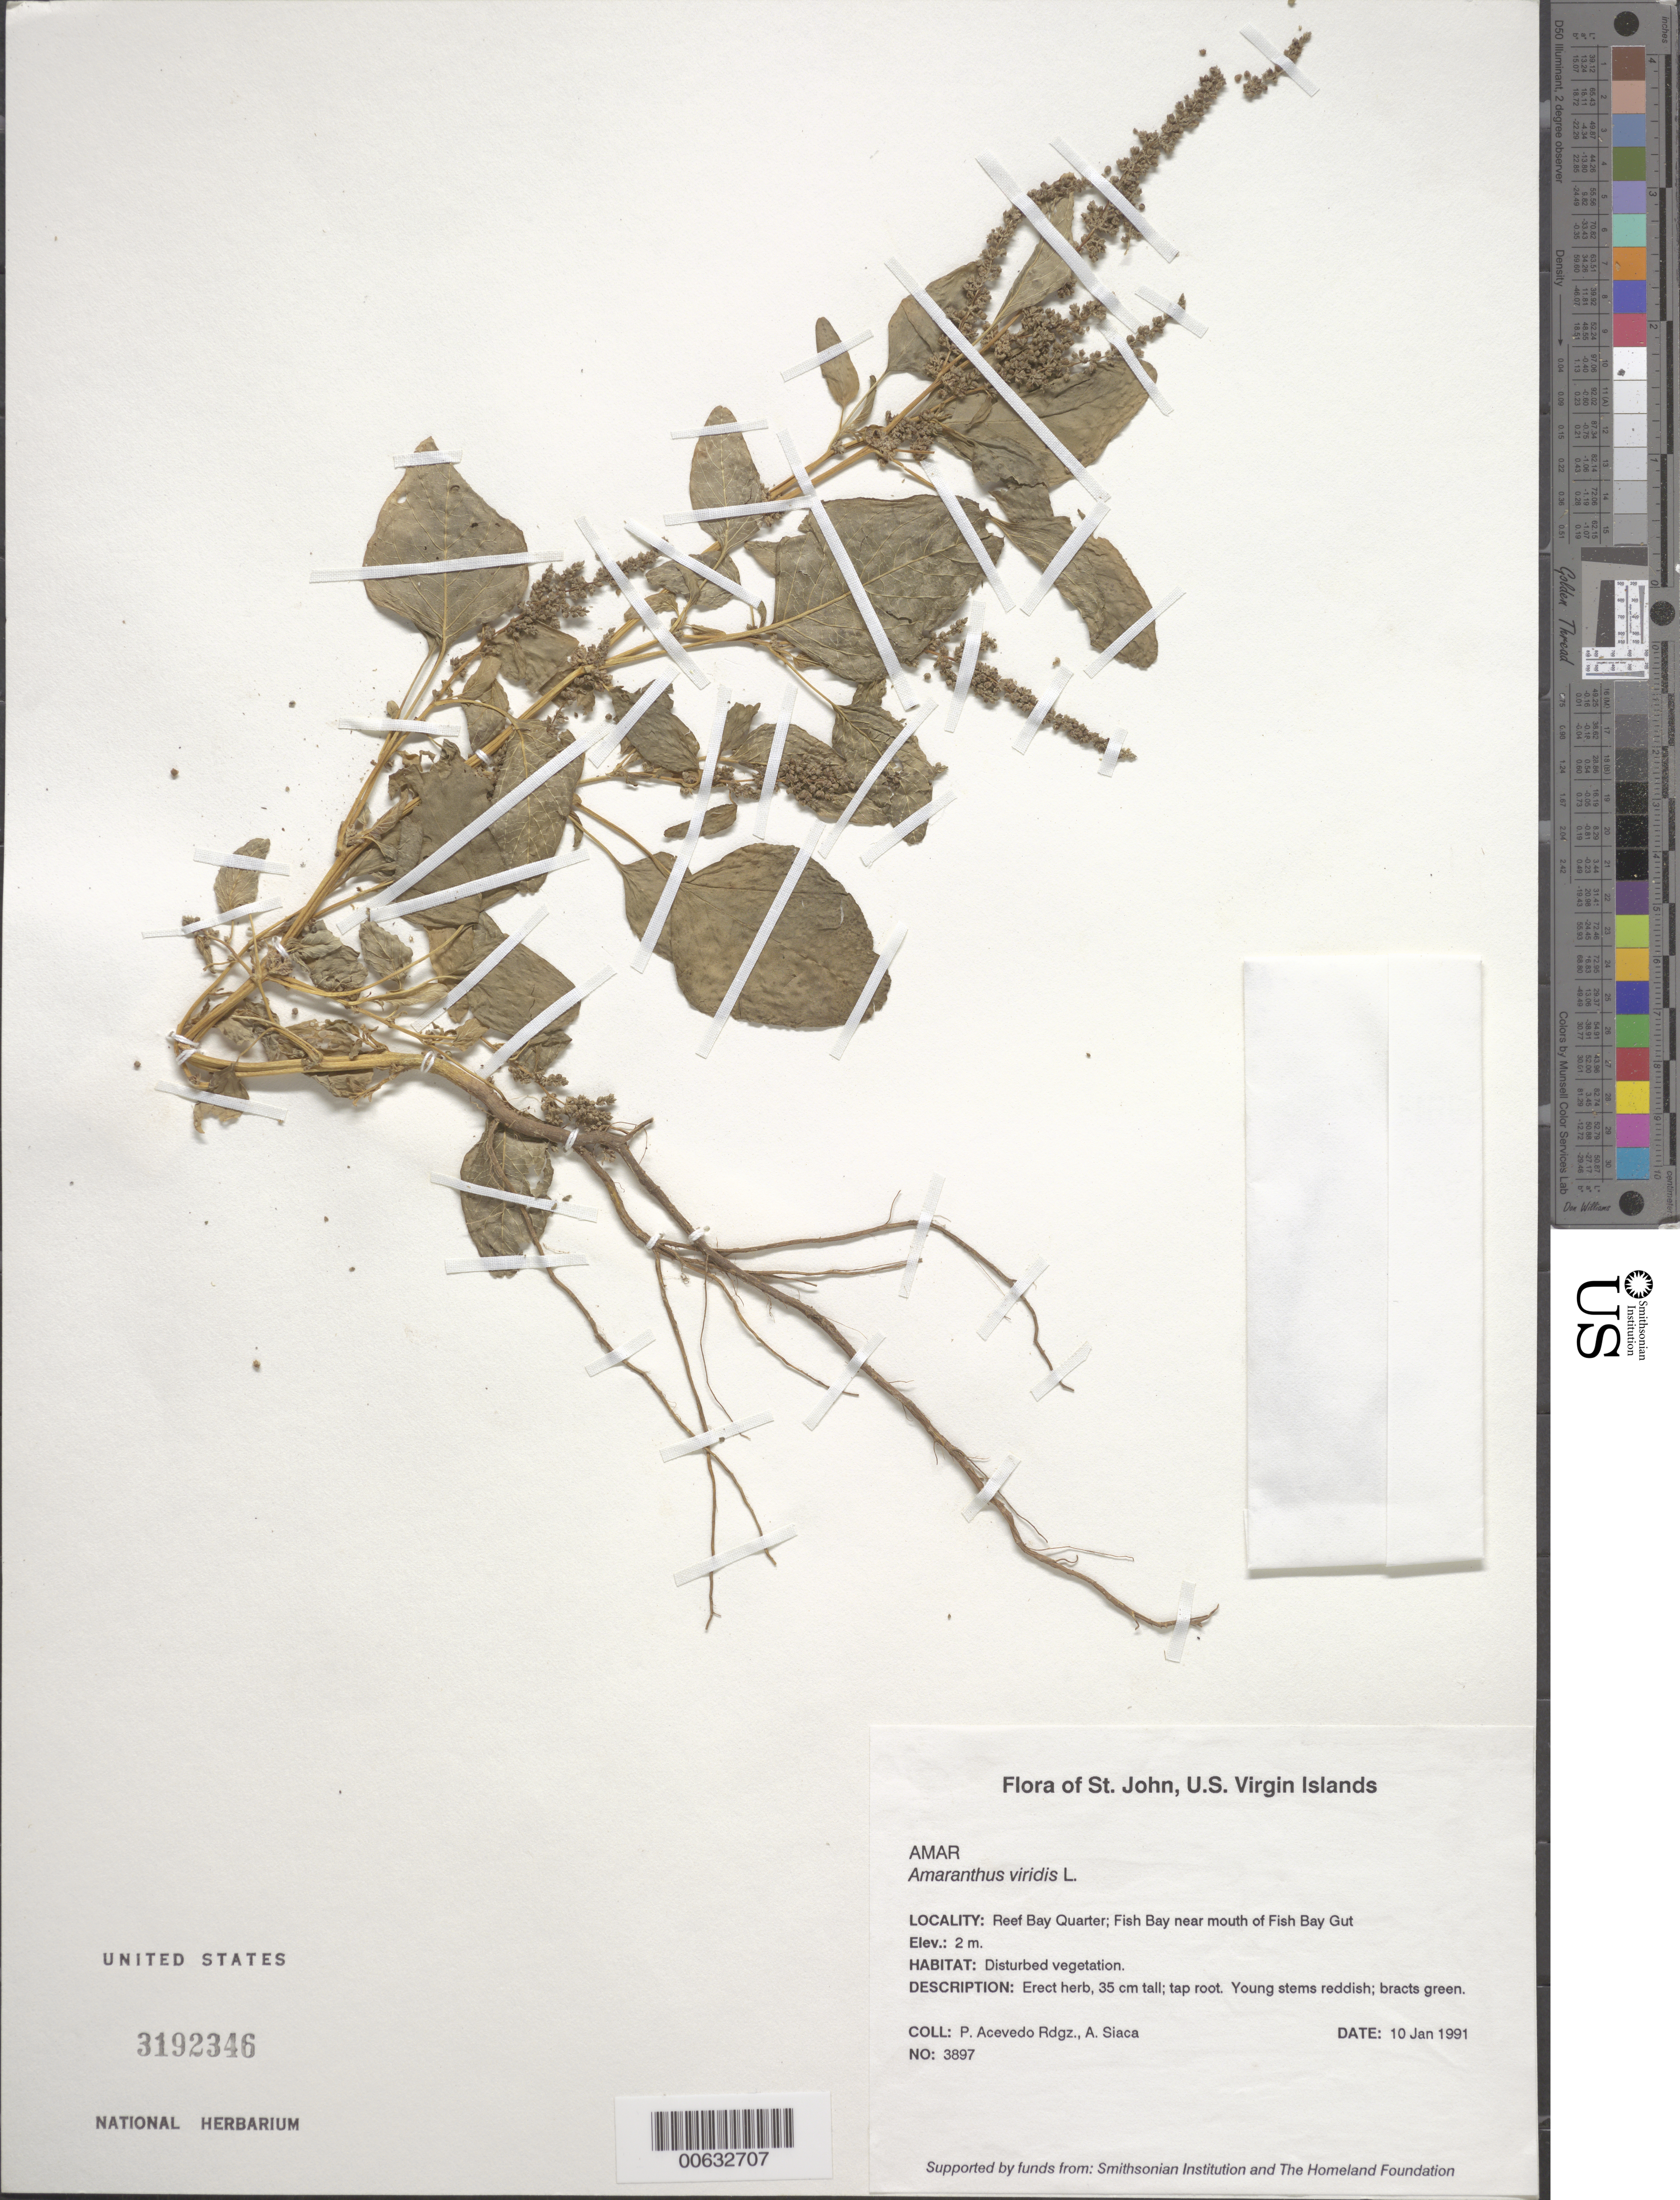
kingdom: Plantae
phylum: Tracheophyta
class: Magnoliopsida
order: Caryophyllales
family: Amaranthaceae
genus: Amaranthus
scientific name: Amaranthus viridis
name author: L.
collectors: P. Acevedo-Rodr. & A. Siaca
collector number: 3897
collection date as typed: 10 Jan 1991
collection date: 1991-01-10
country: U.S. Virgin Islands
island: St. John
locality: Reef Bay Quarter; Fish Bay near mouth of Fish Bay Gut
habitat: Disturbed vegetation.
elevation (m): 2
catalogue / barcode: US 3192346